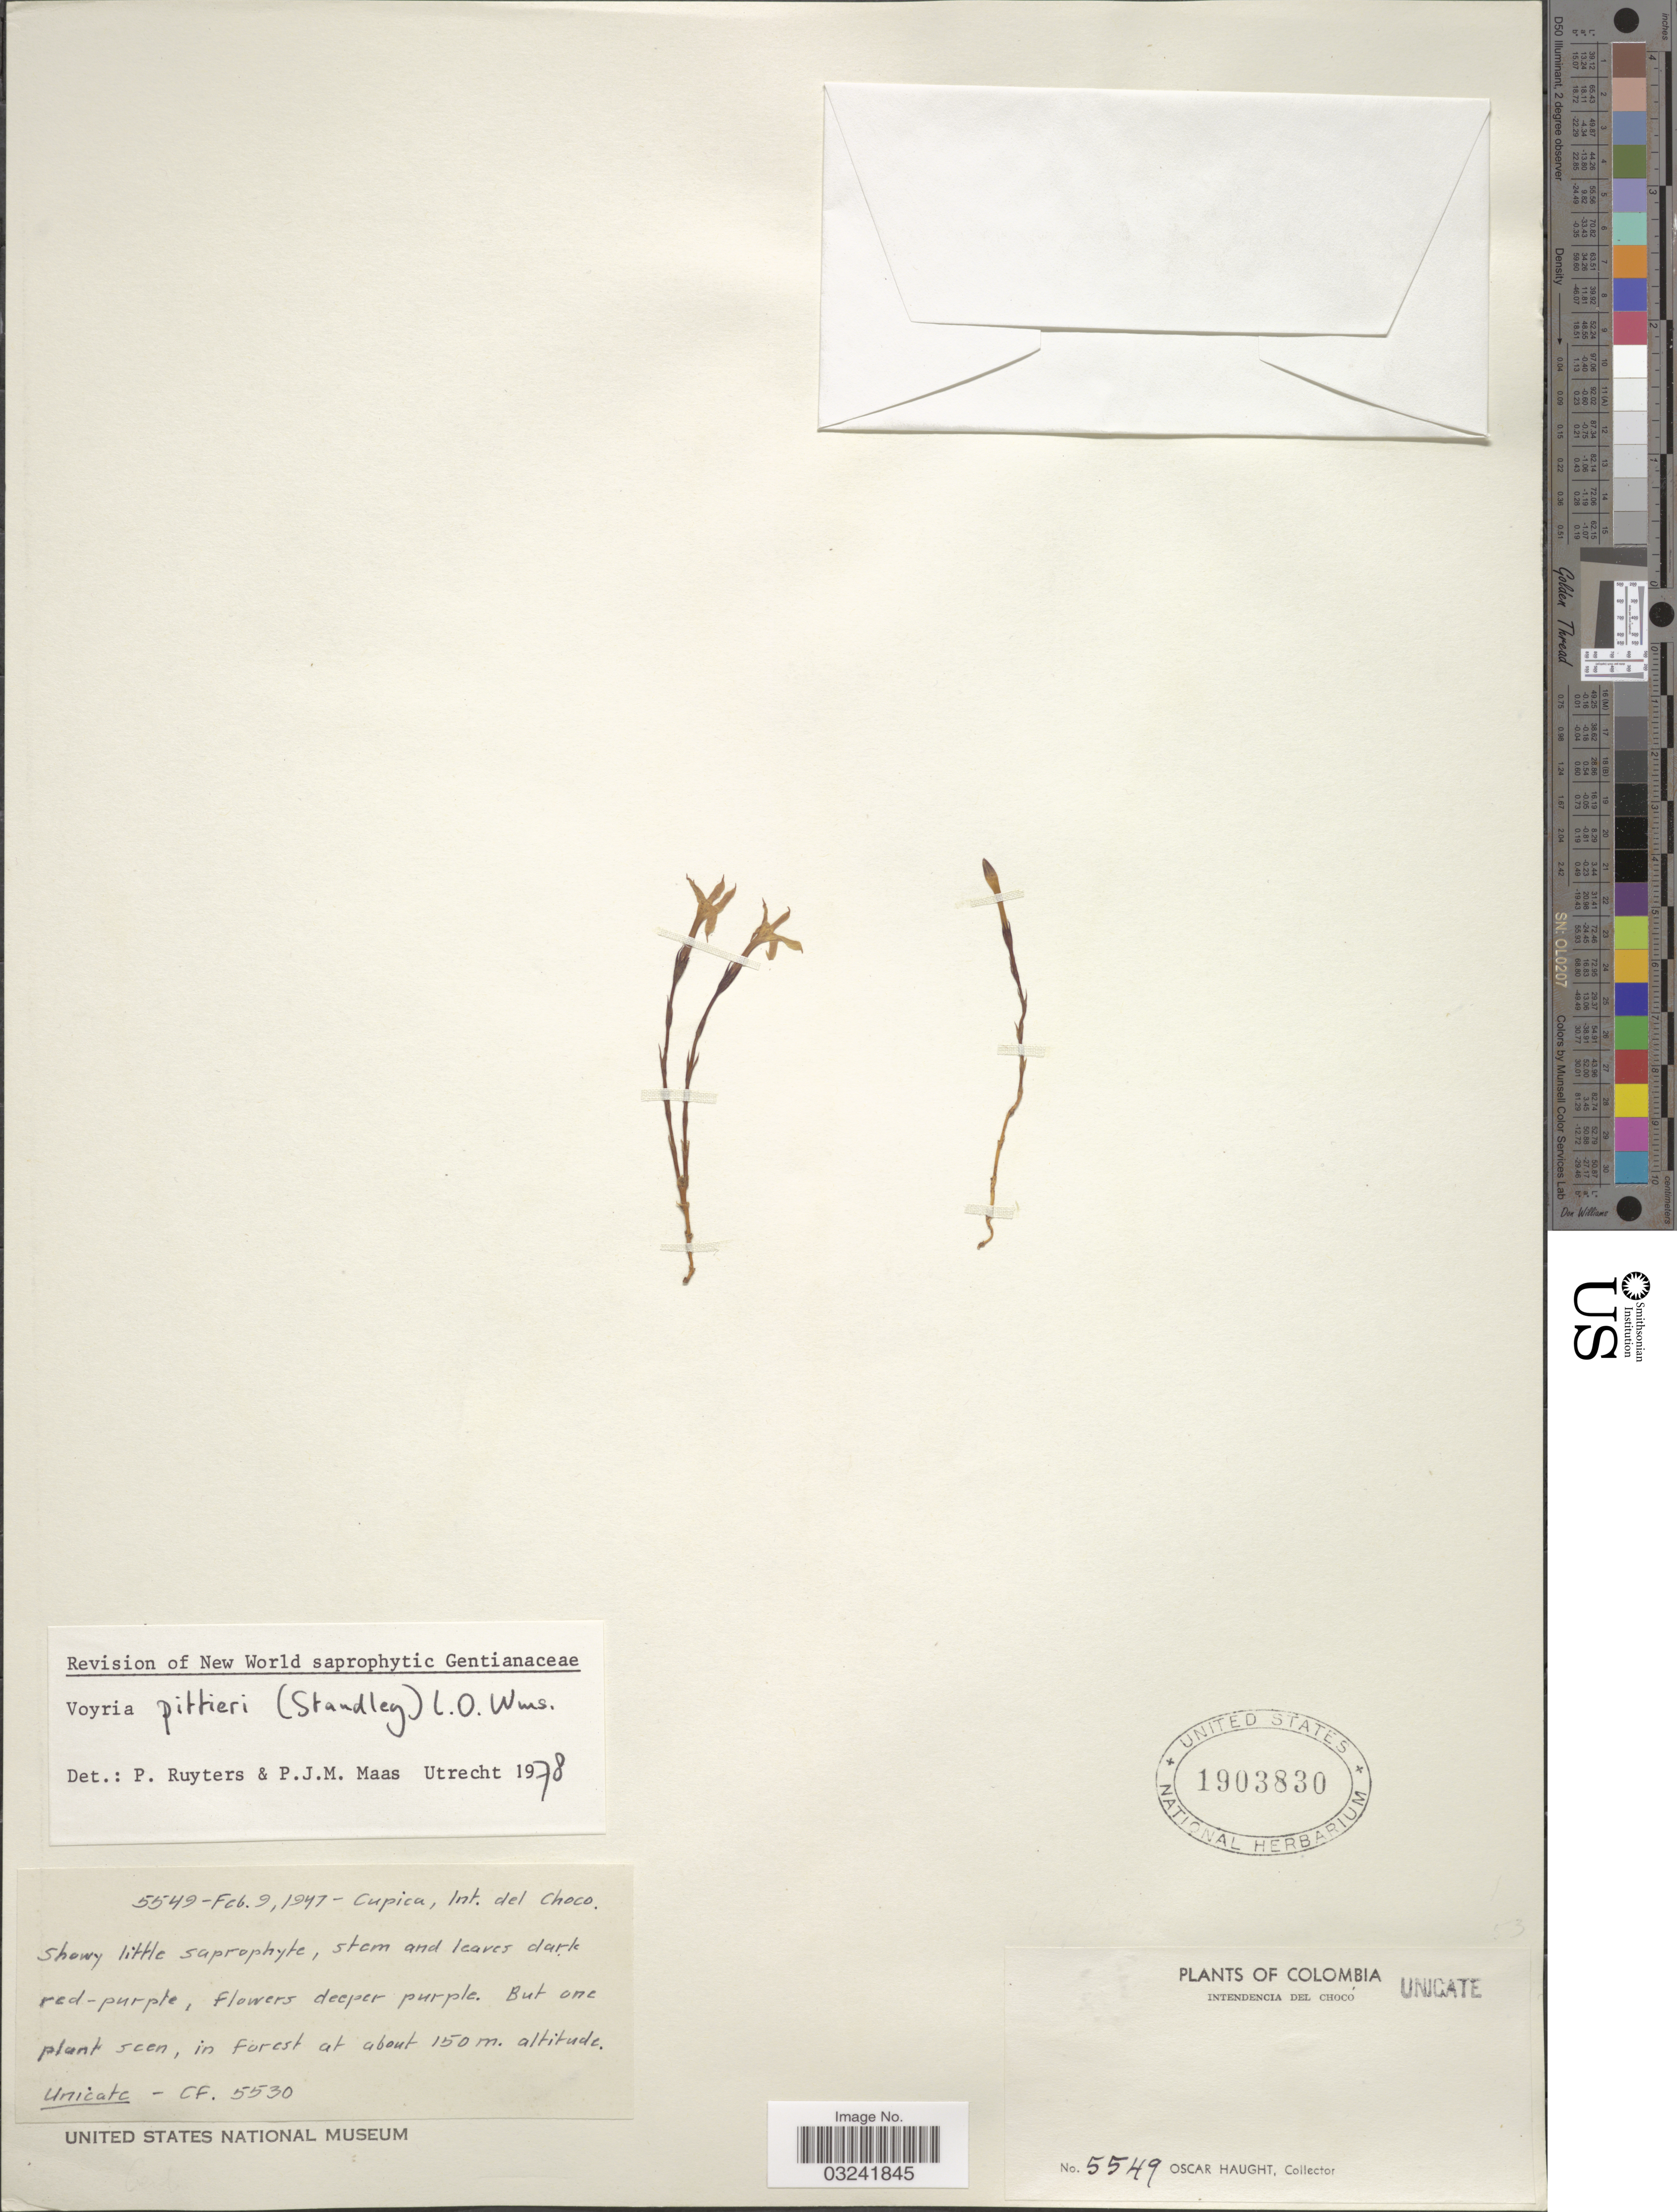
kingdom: Plantae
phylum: Tracheophyta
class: Magnoliopsida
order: Gentianales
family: Gentianaceae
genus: Voyria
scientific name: Voyria pittieri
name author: (Standl.) L.O. Williams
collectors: O. Haught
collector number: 5549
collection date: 1947-02-09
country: Colombia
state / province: Chocó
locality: Cupica, Intendencia del Chocó.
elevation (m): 150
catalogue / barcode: US 1903830